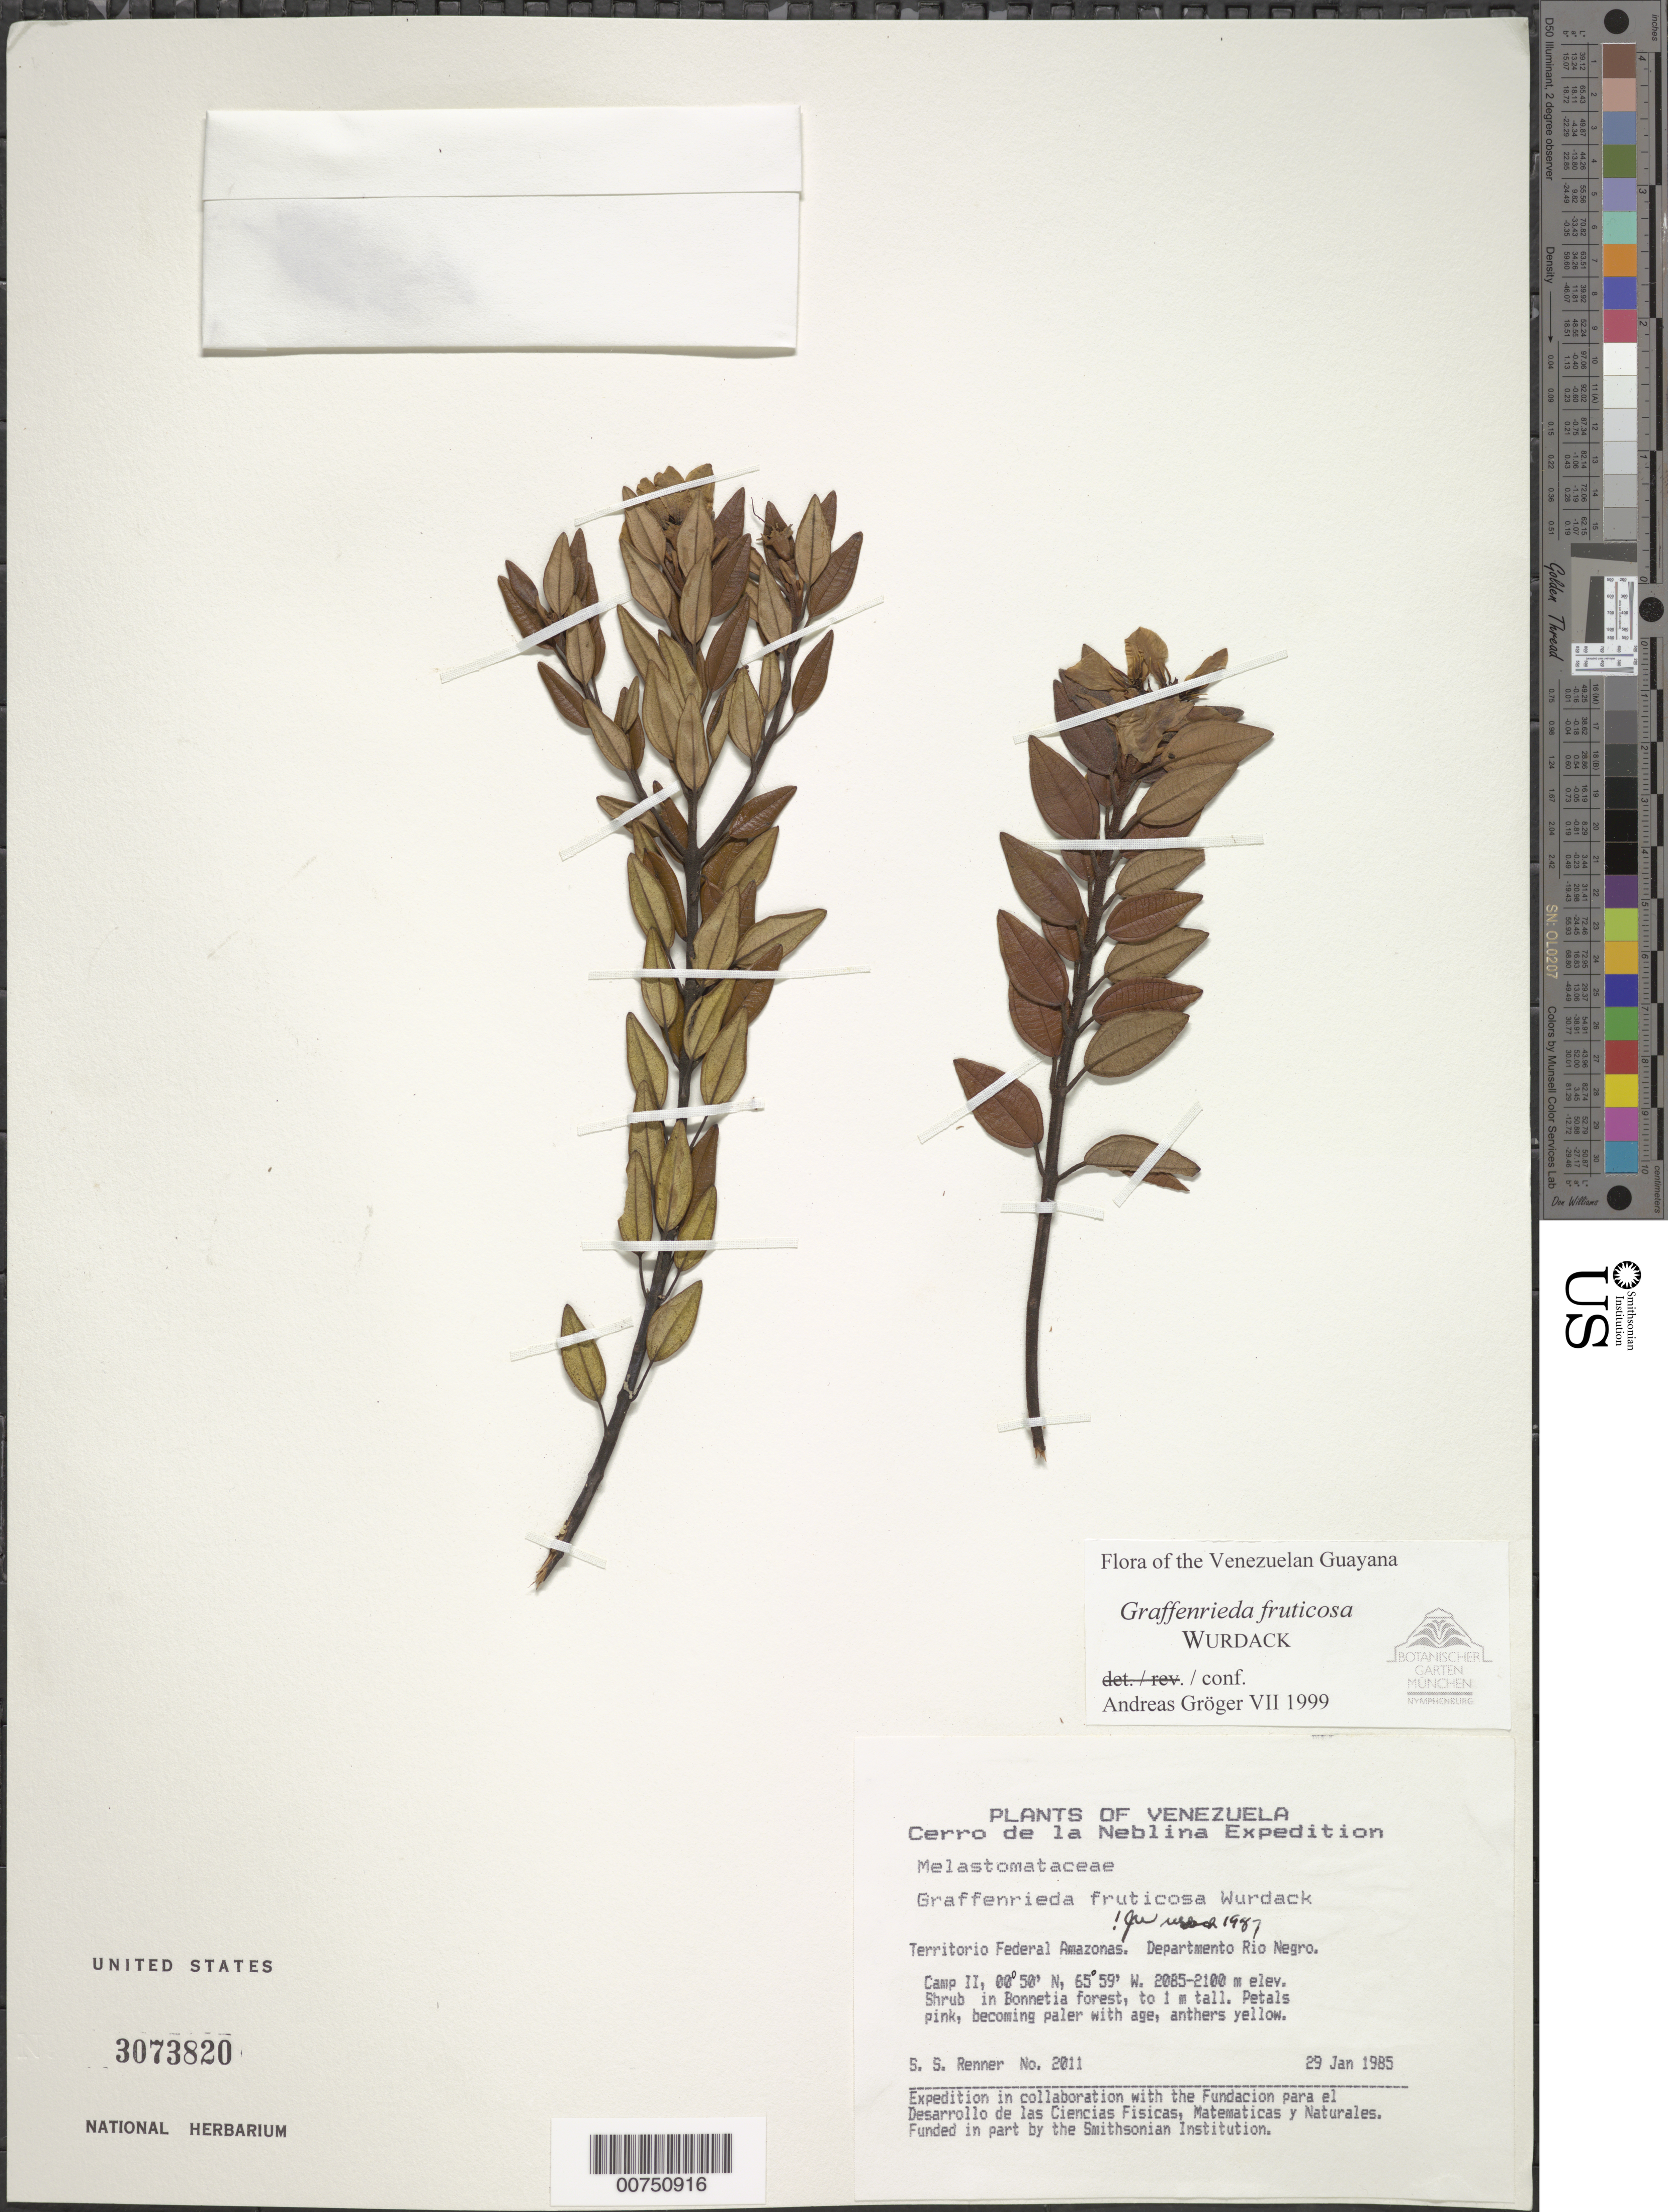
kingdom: Plantae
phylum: Tracheophyta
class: Magnoliopsida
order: Myrtales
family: Melastomataceae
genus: Graffenrieda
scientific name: Graffenrieda fruticosa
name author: Wurdack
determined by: Gröger, A.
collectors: S. S. Renner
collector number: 2011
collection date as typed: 29-Jan-85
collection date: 1985-01-29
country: Venezuela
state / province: Amazonas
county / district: Río Negro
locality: Cerro de la Neblina, Camp II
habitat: Bonnetia forest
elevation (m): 2085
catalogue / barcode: US 3073820